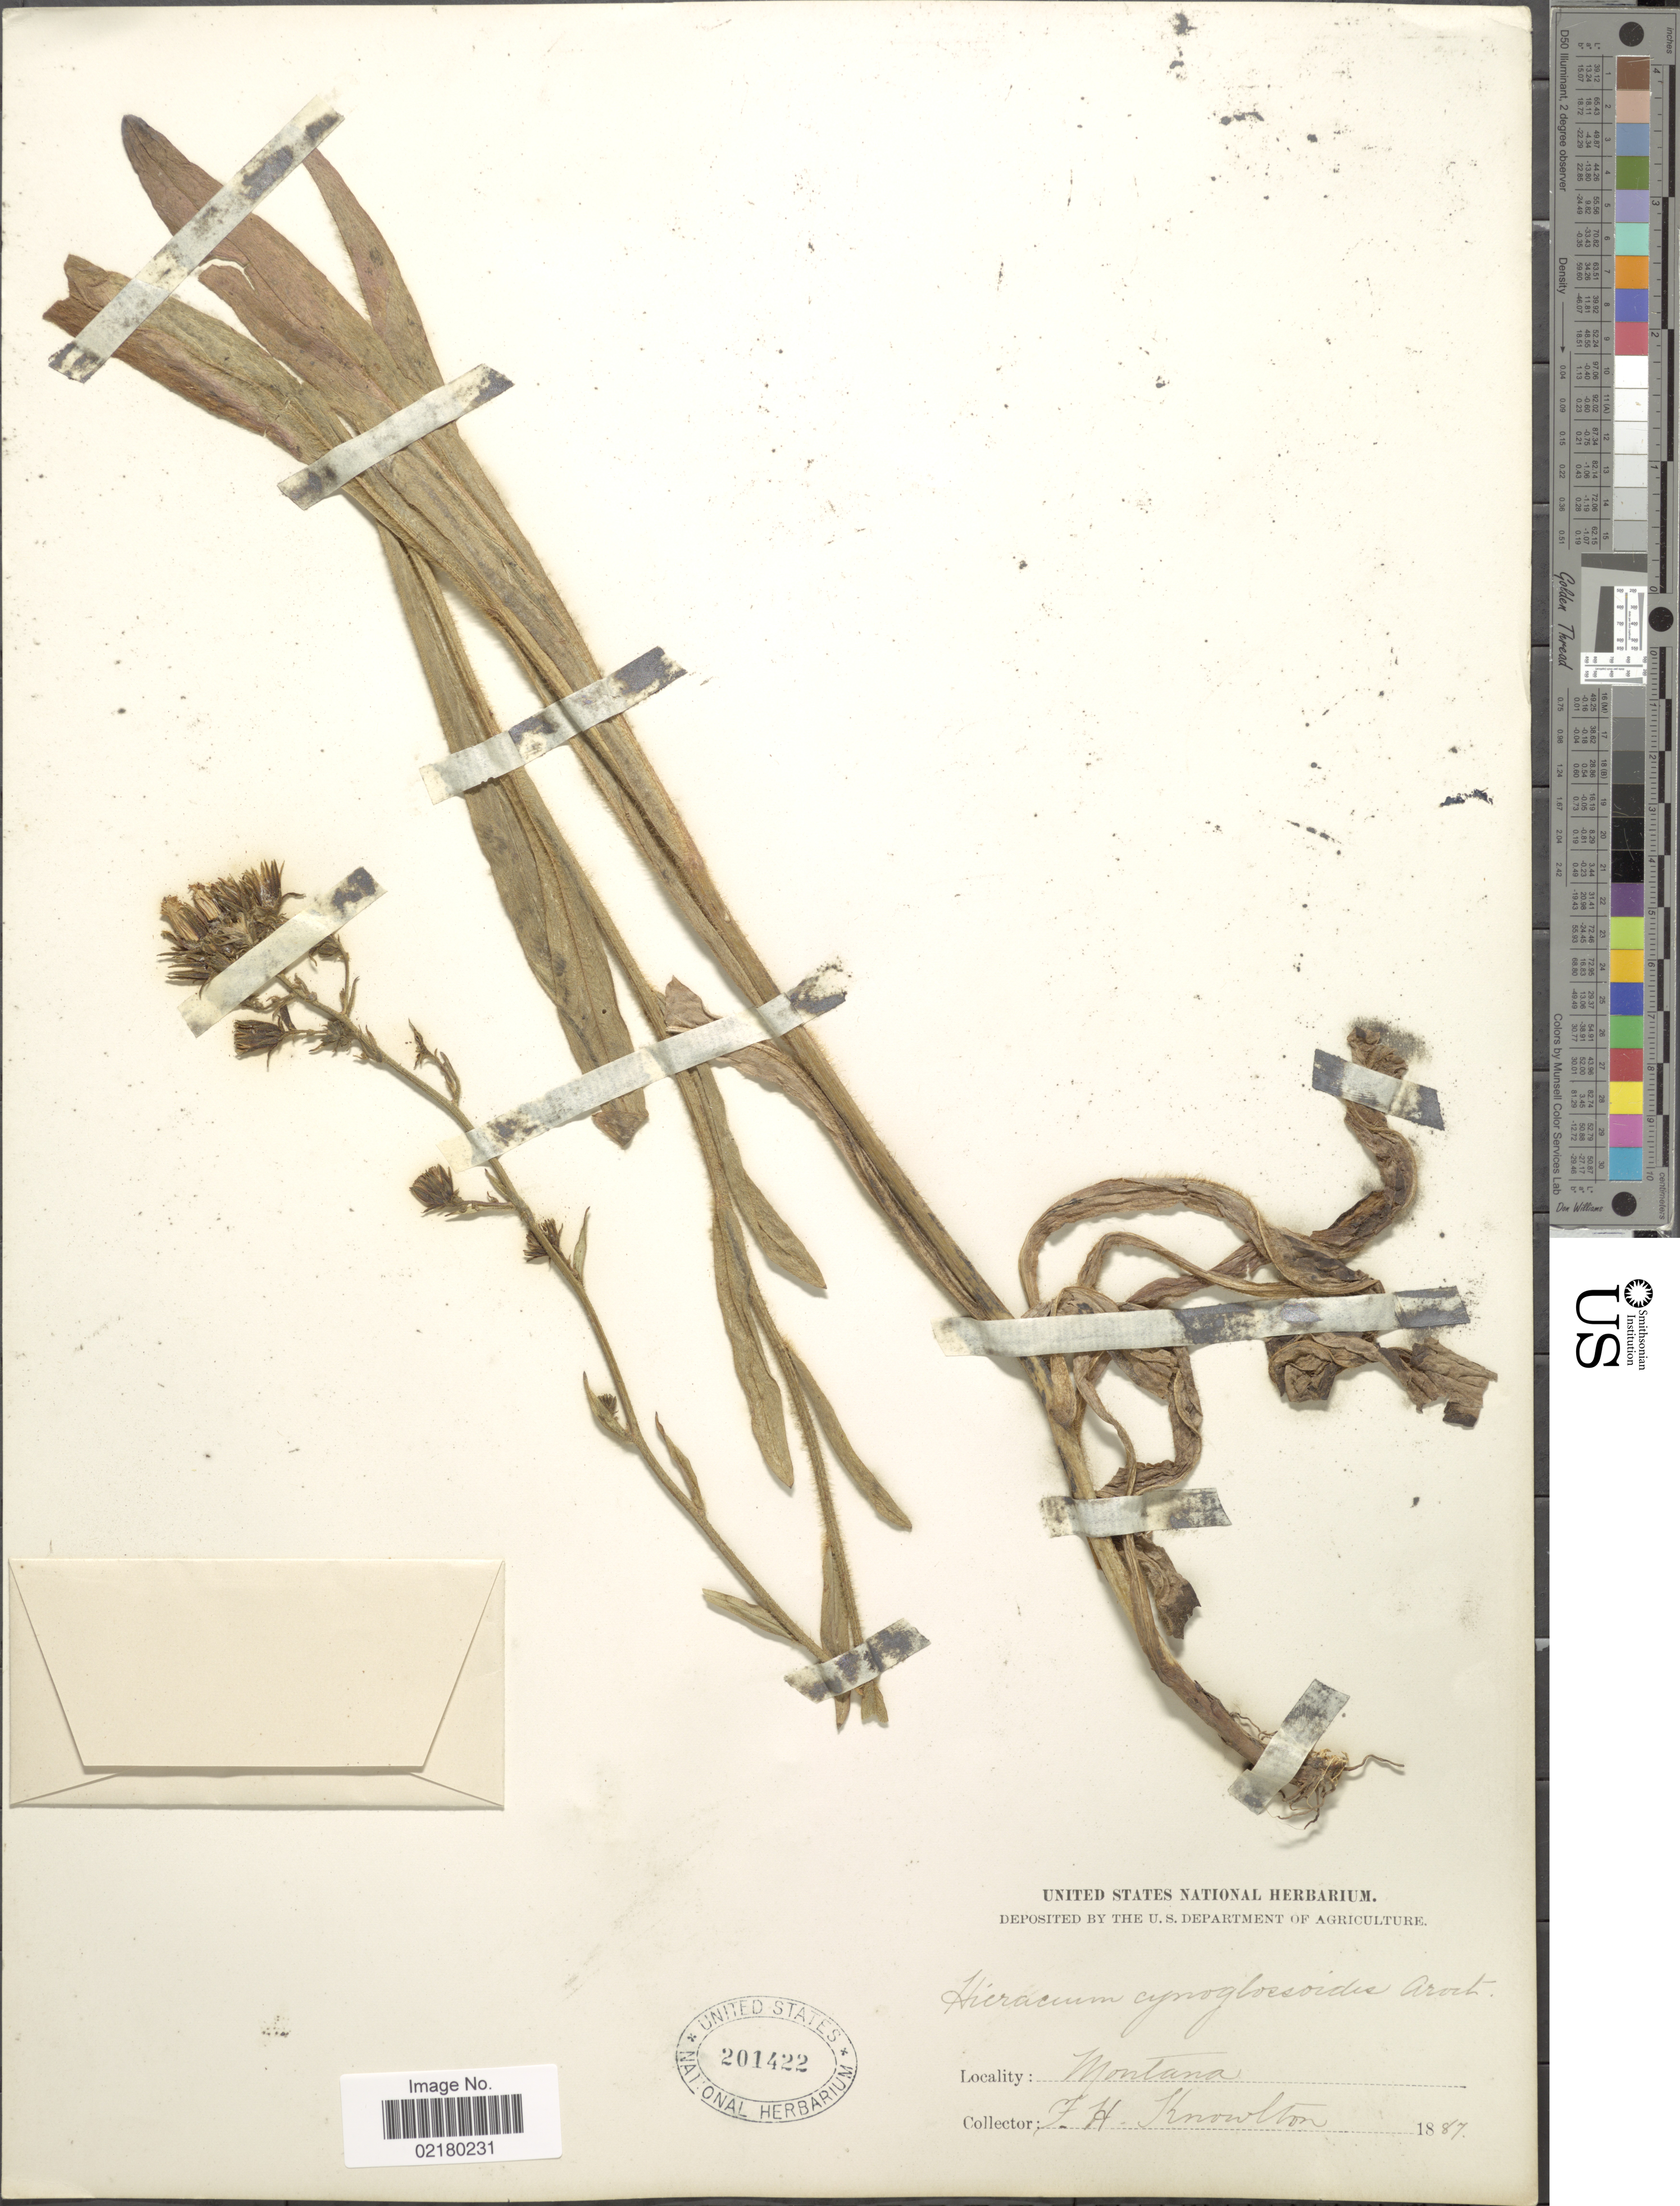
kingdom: Plantae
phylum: Tracheophyta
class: Magnoliopsida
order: Asterales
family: Asteraceae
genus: Hieracium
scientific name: Hieracium griseum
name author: Rydb.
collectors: F. H. Knowlton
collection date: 1887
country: United States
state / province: Montana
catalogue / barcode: US 201422